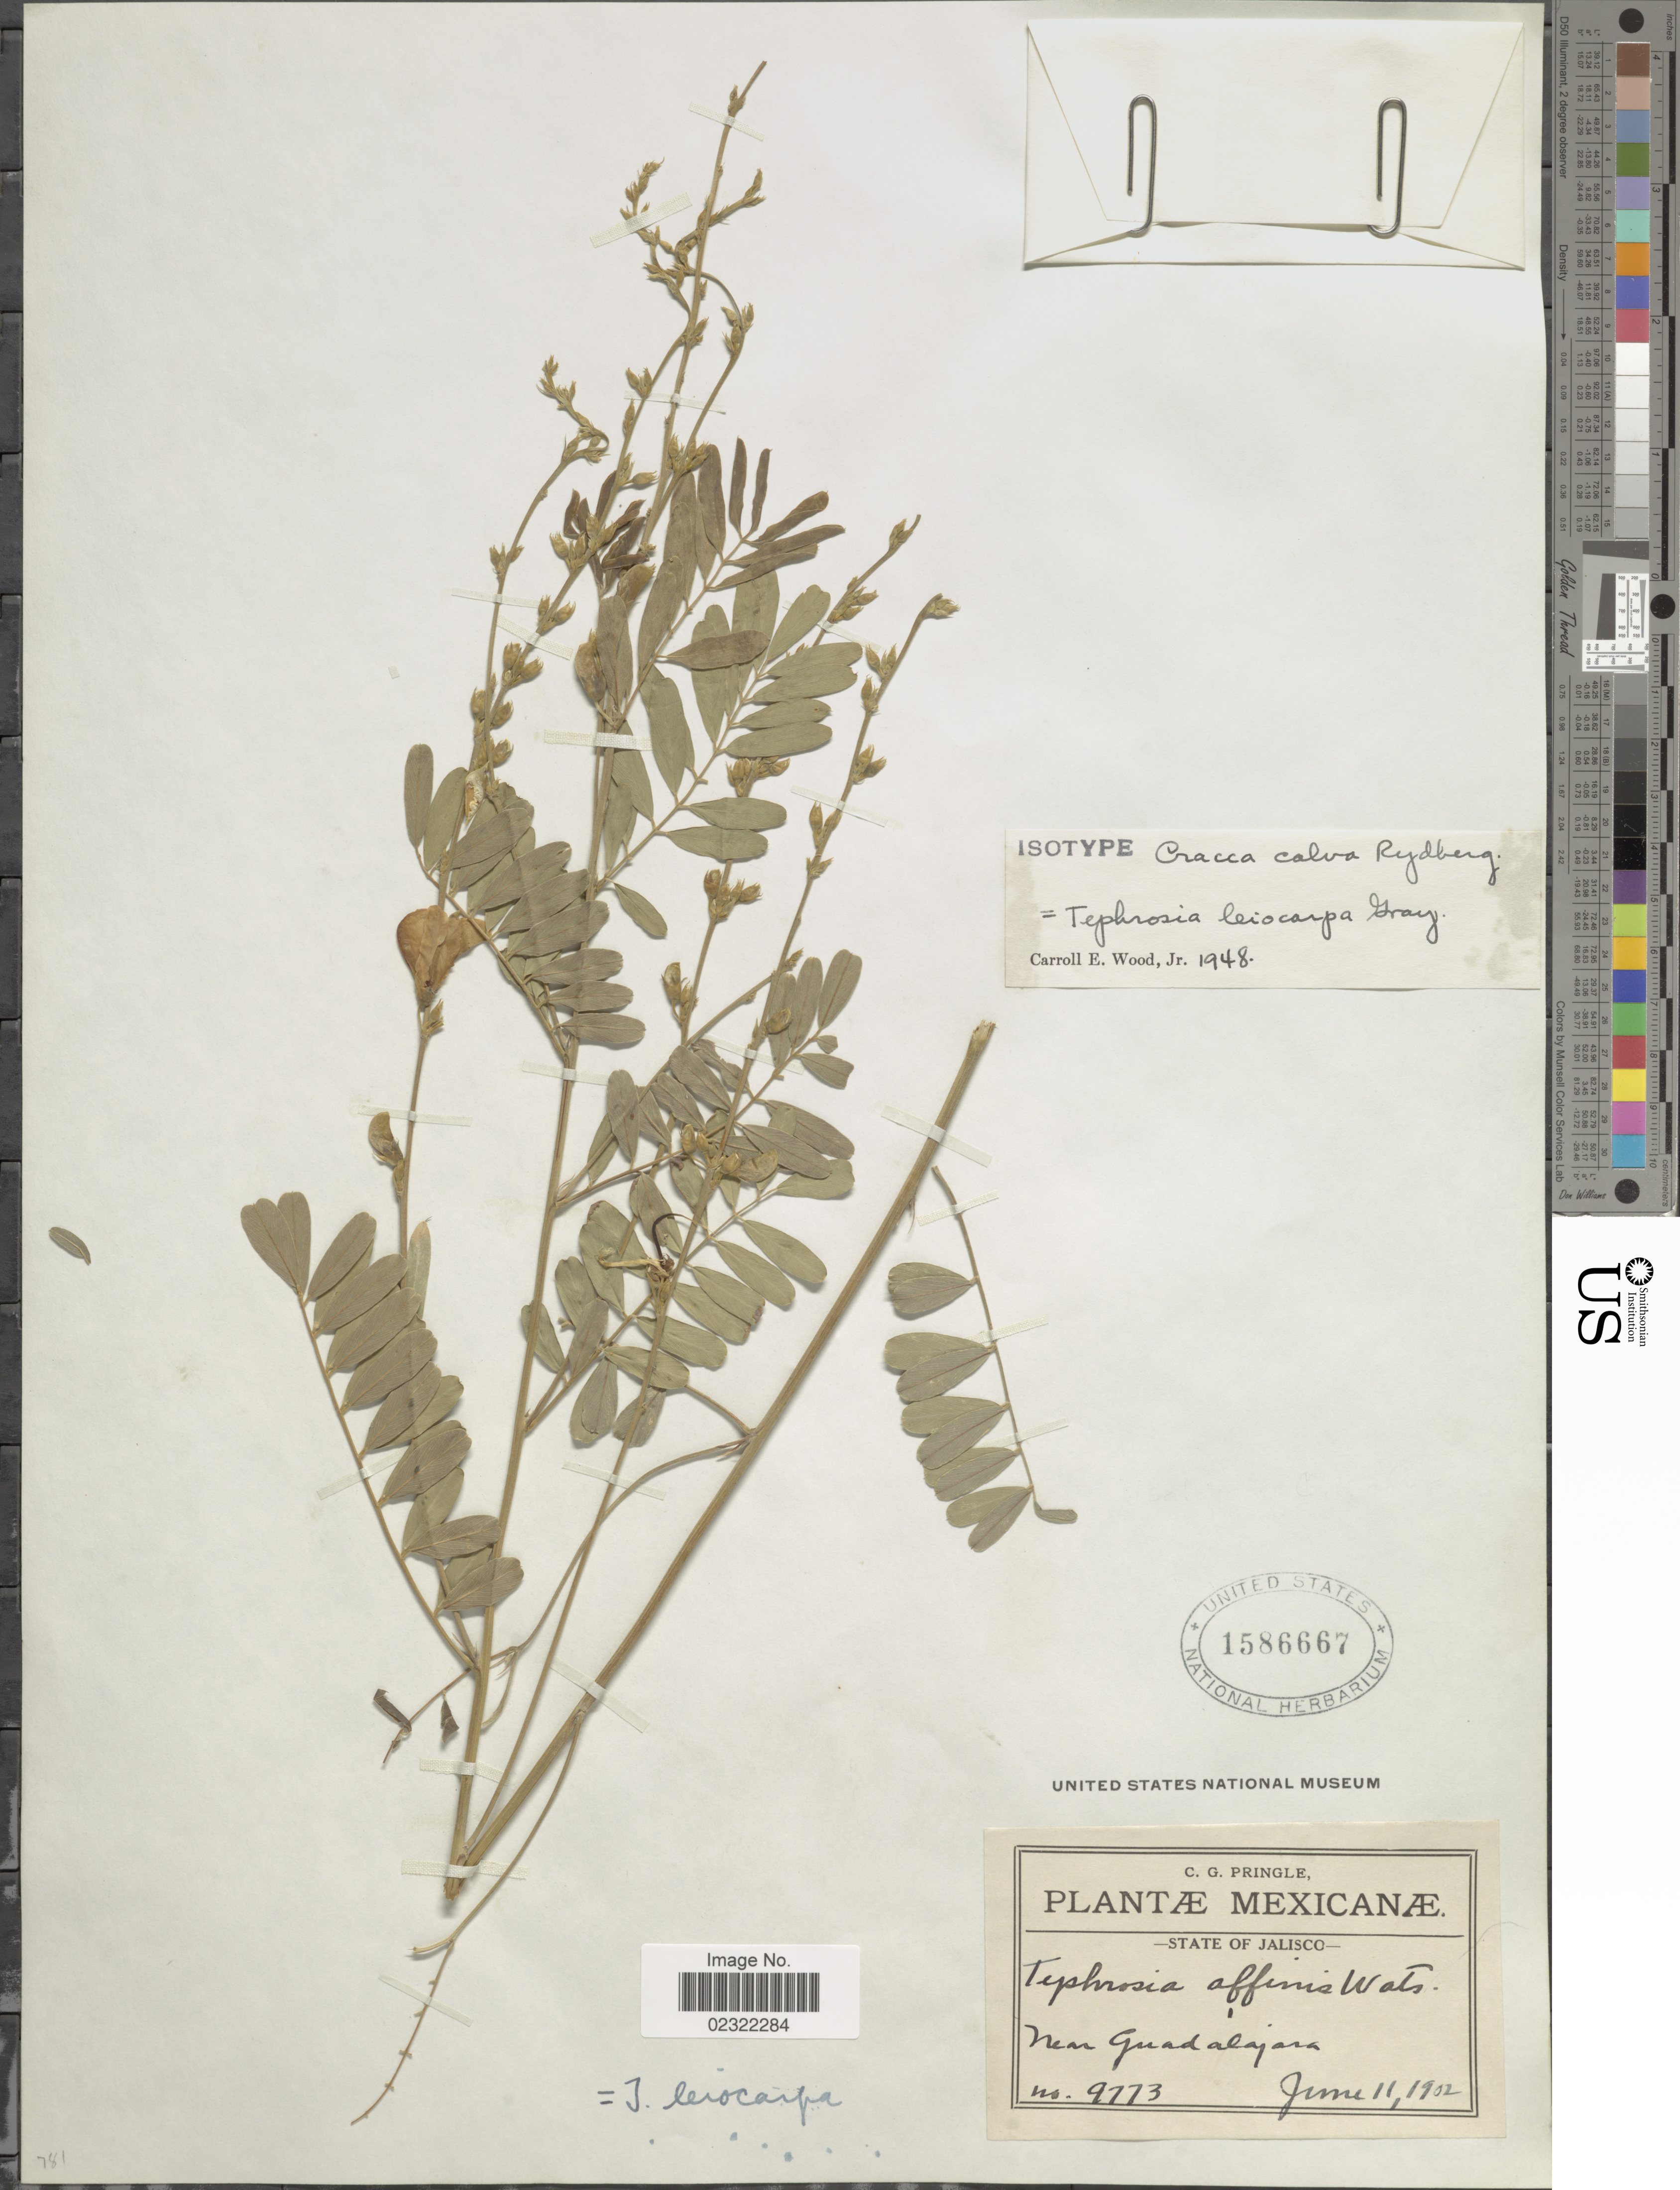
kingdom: Plantae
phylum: Tracheophyta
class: Magnoliopsida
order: Fabales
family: Fabaceae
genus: Tephrosia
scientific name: Tephrosia leiocarpa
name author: A. Gray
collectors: C. G. Pringle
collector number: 9773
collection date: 1902-06-11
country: Mexico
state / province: Jalisco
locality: State of Jalisco, Near Guadalajara.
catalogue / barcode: US 1586667